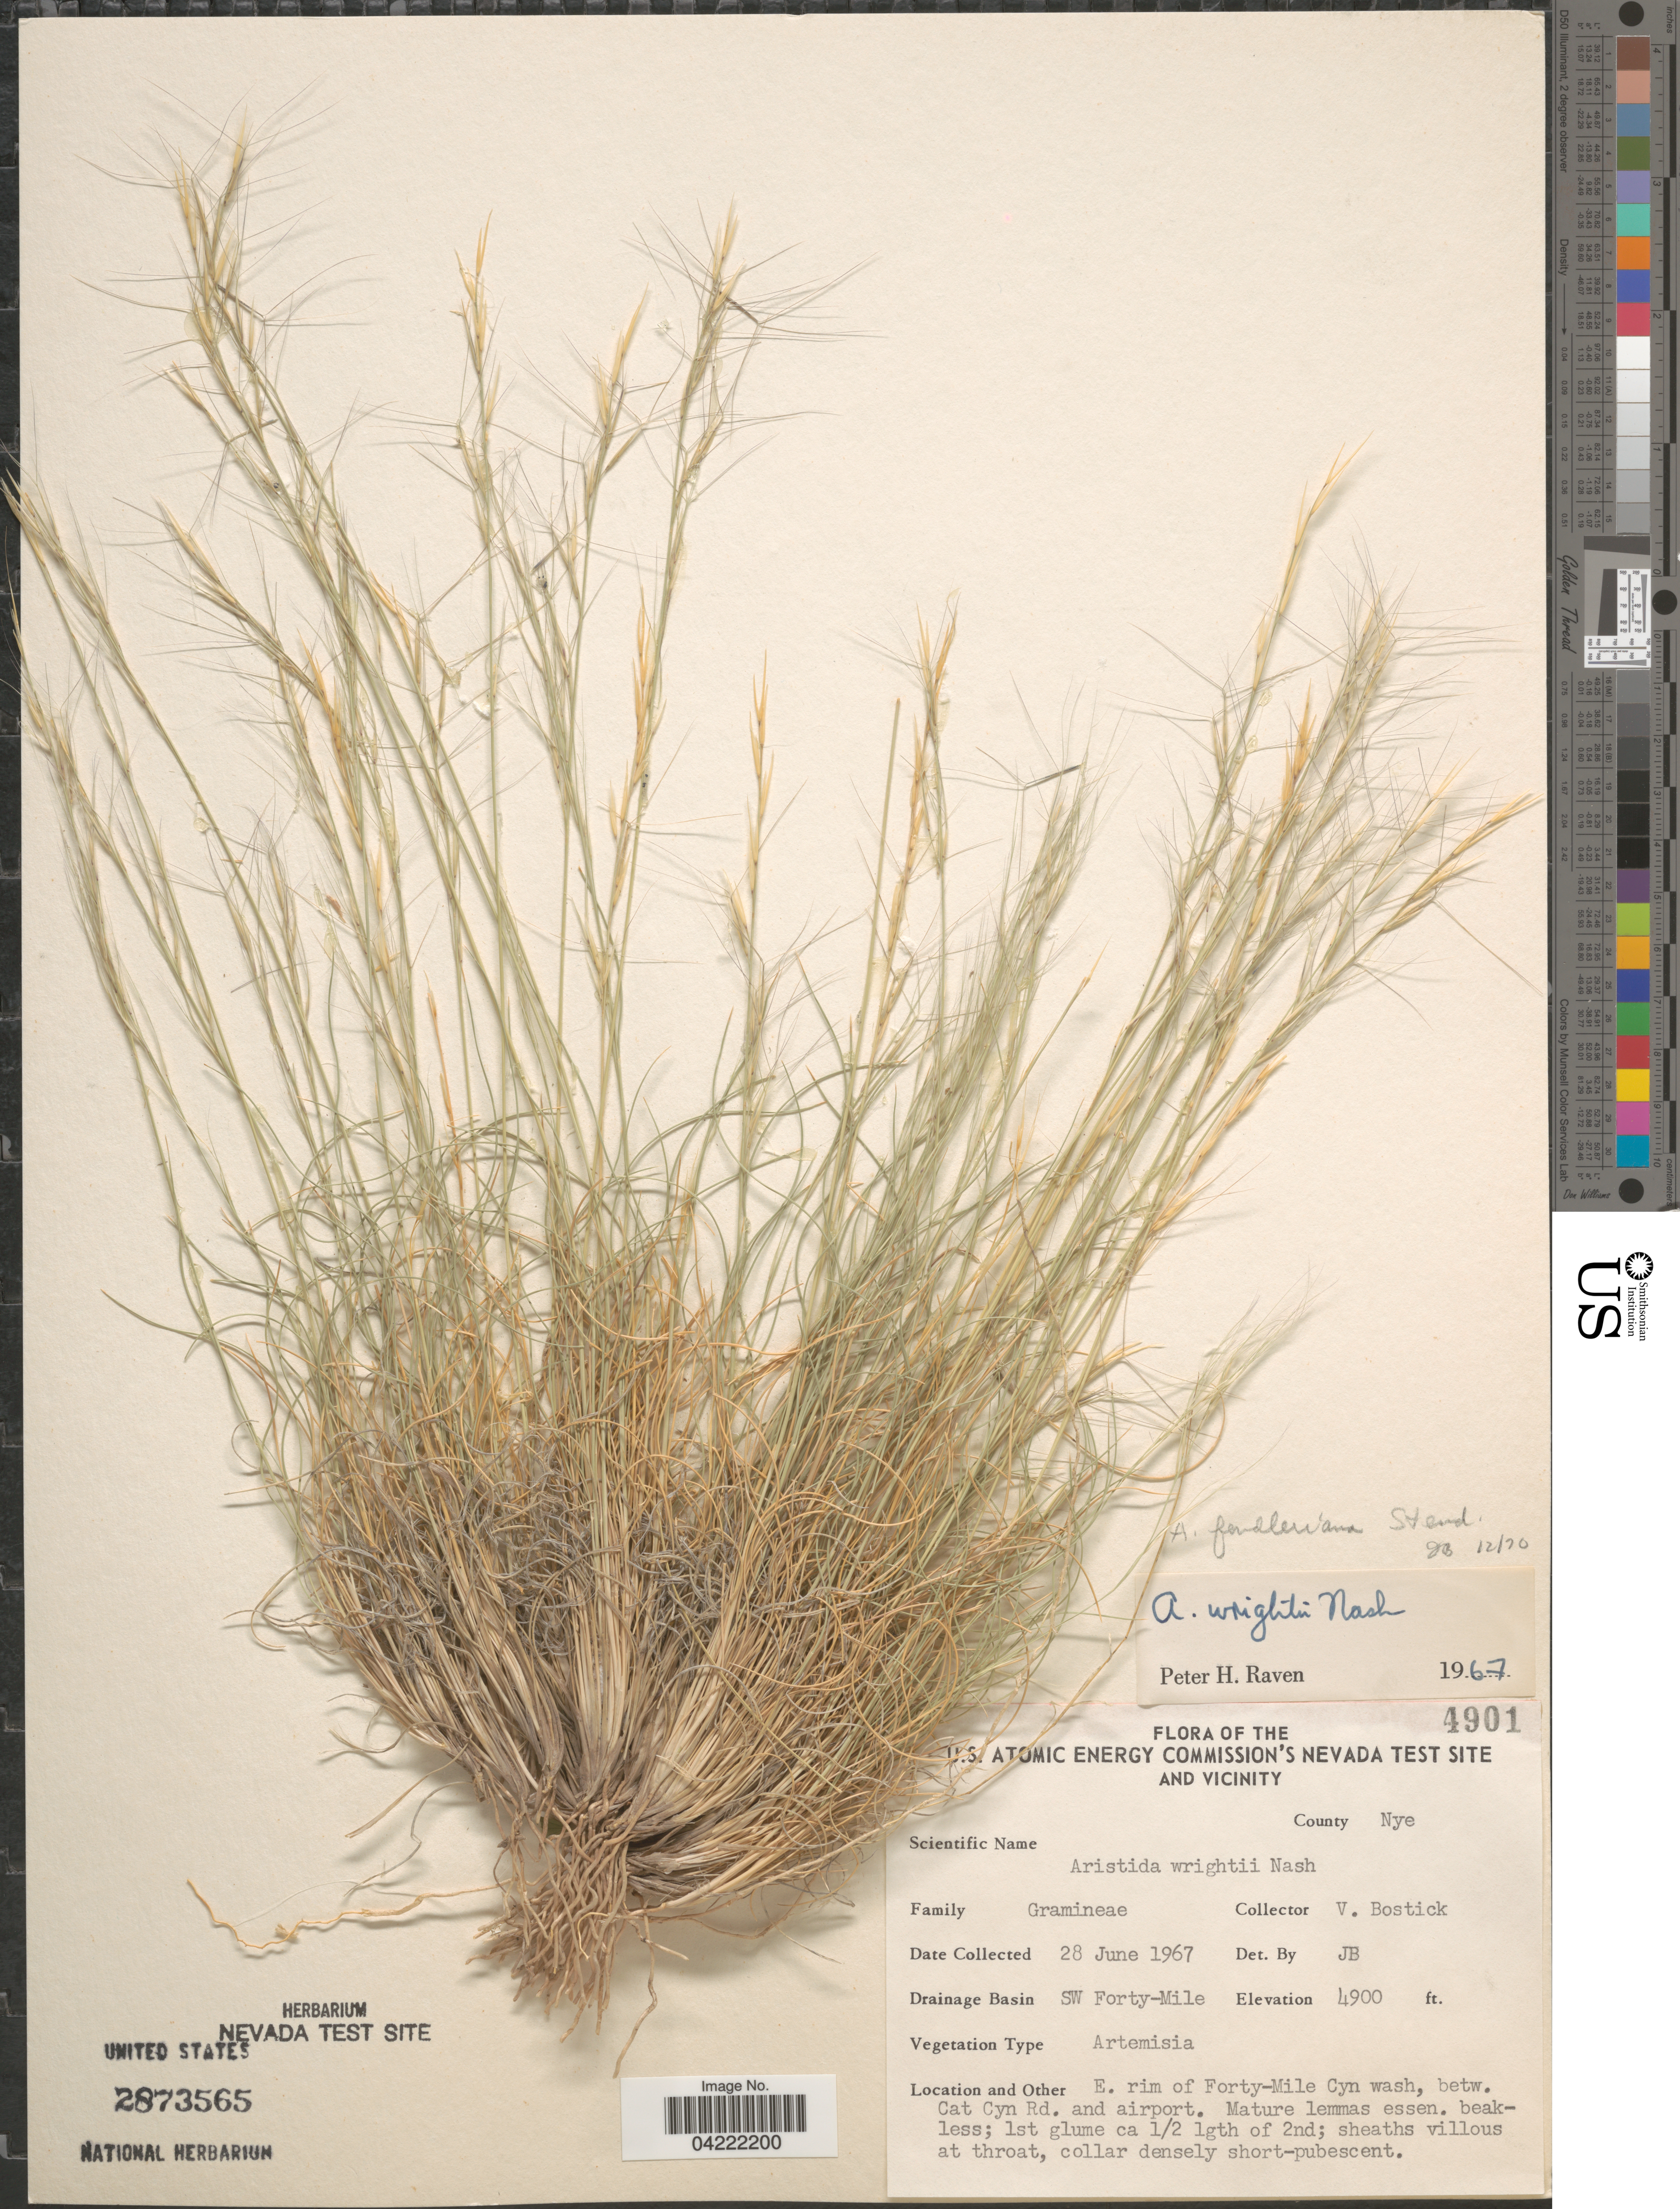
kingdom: Plantae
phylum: Tracheophyta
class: Liliopsida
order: Poales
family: Poaceae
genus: Aristida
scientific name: Aristida purpurea var. fendleriana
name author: (Steud.) Vasey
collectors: V. Bostick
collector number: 4901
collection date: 1967-06-28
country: United States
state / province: Nevada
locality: U.S. Atomic Energy Commission's Nevada Test Site And Vicinity. County Nye. Drainage Basin SW Forty-Mile. E. rim of Forty-Mile Cyn wash. betw. Cat Cyn Rd. and airport.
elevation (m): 1494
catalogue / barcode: US 2873565